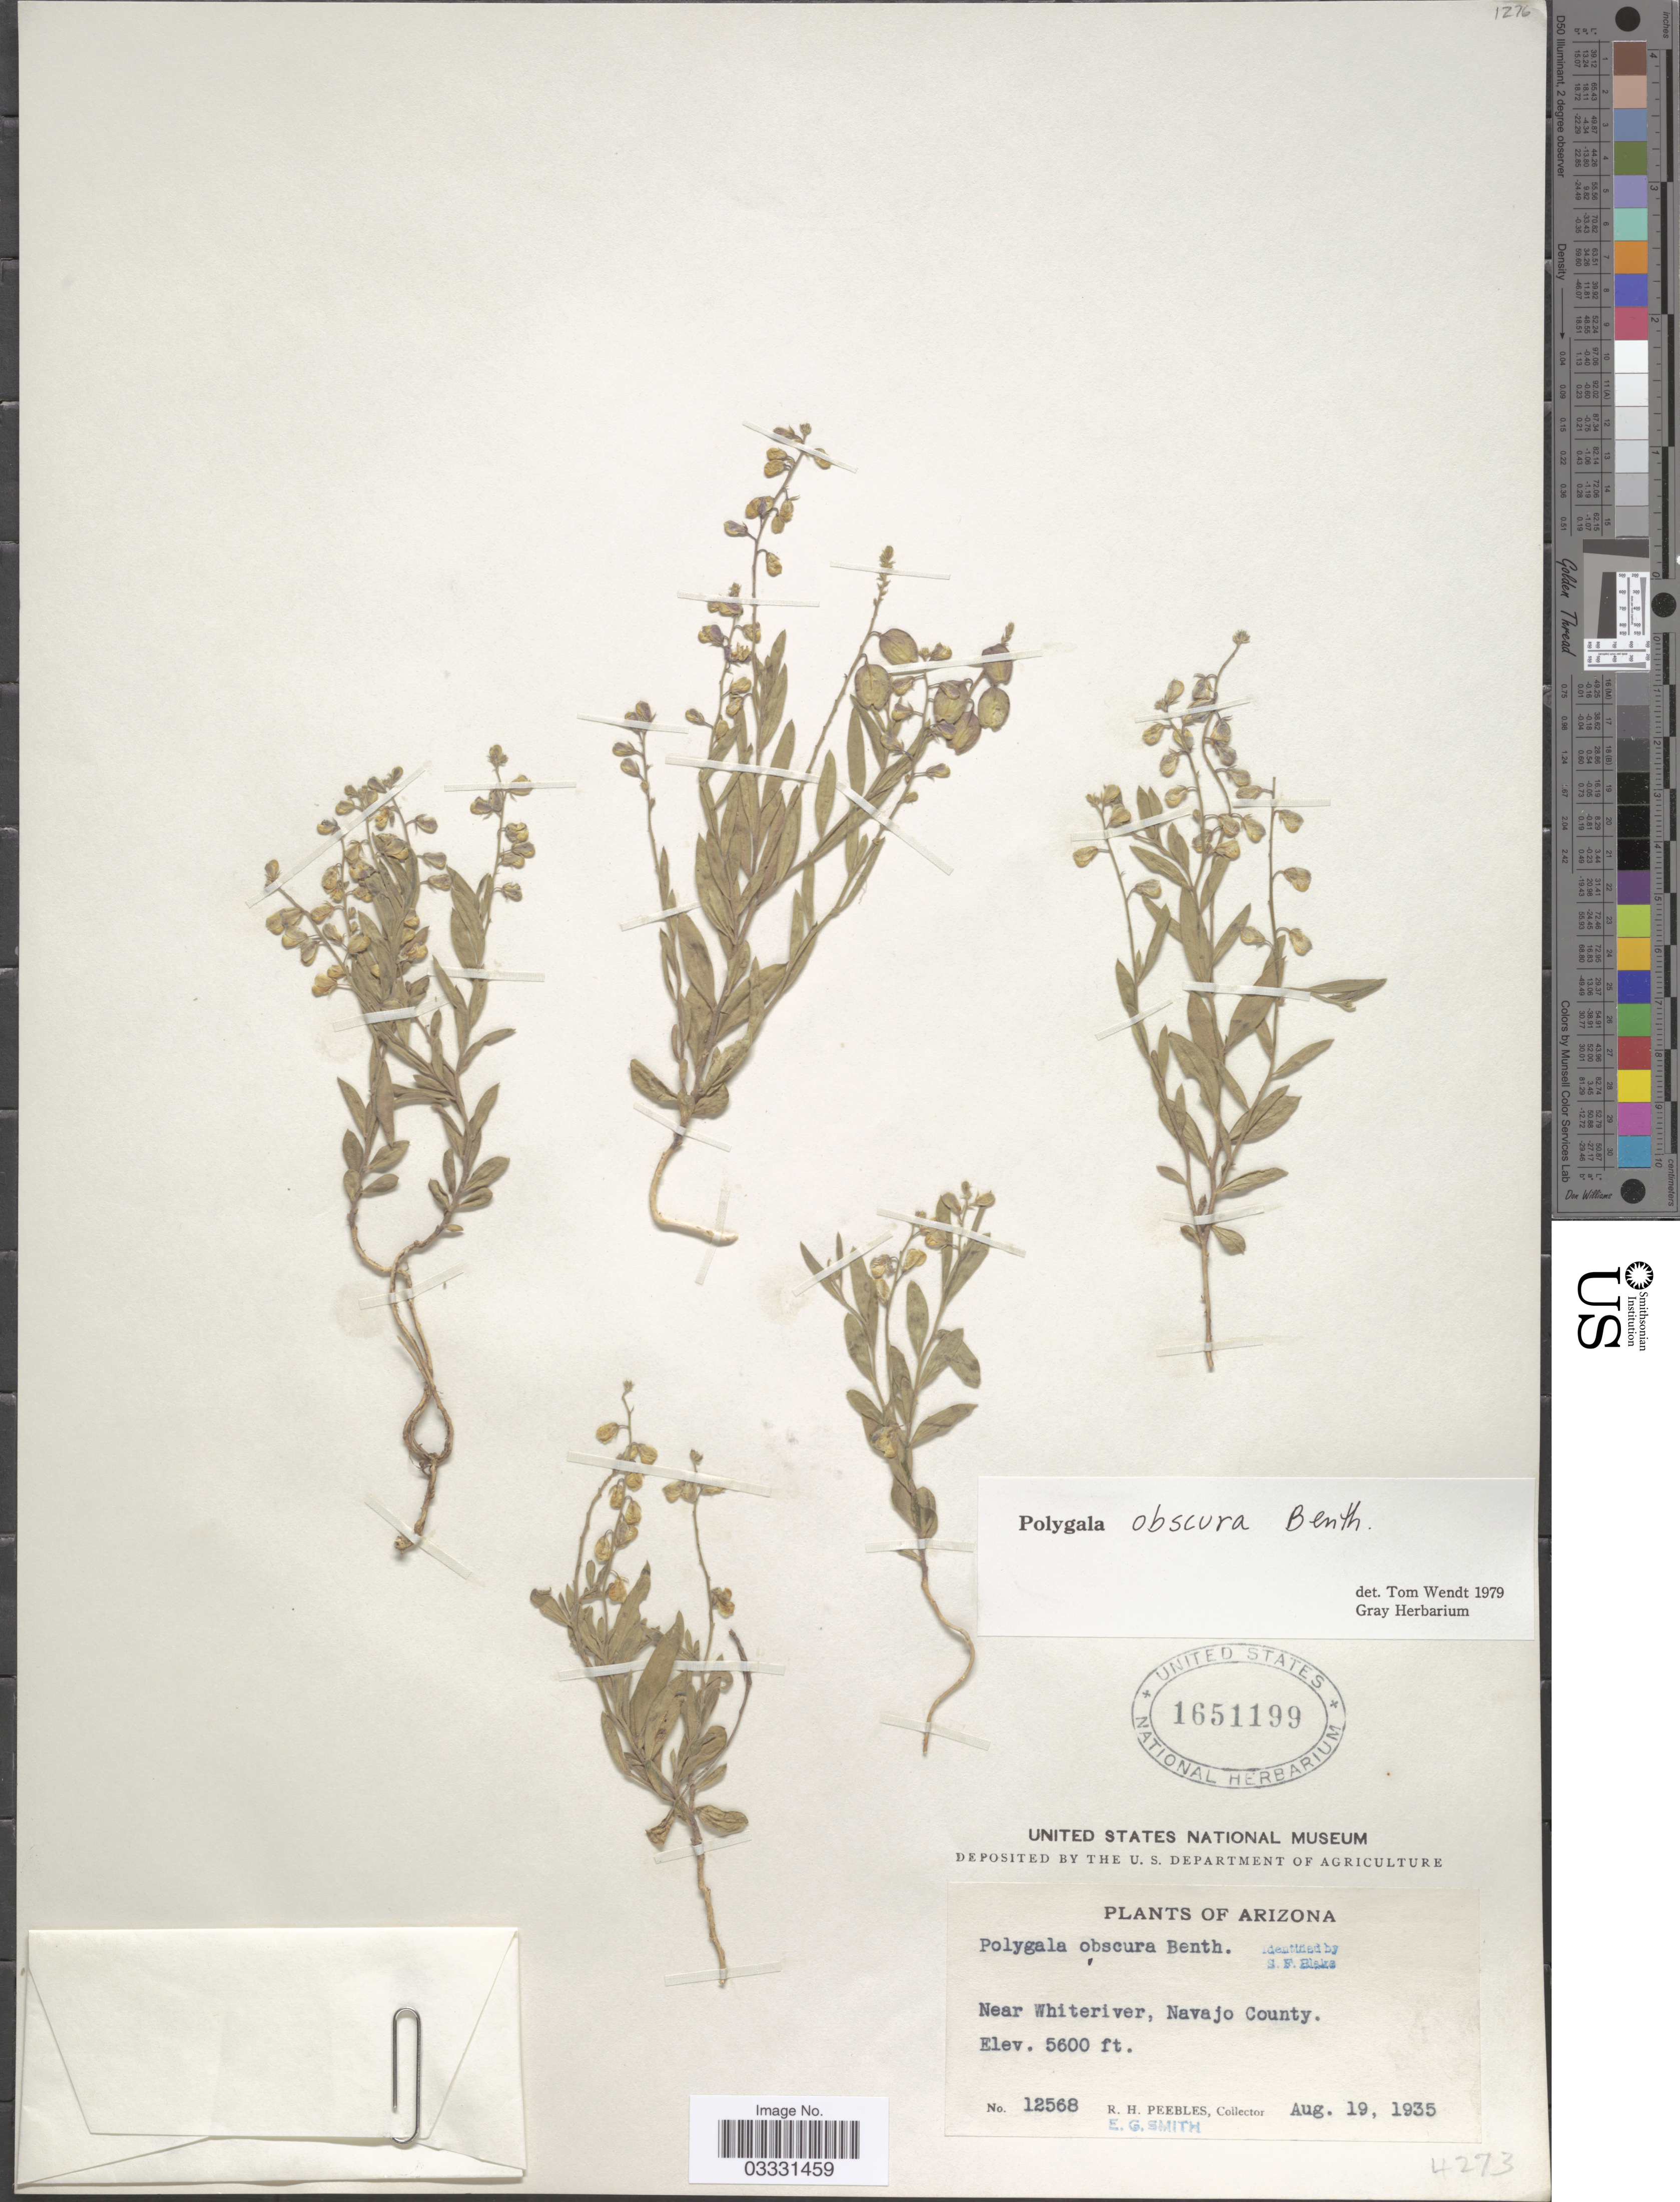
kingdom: Plantae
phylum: Tracheophyta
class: Magnoliopsida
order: Fabales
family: Polygalaceae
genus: Hebecarpa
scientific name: Hebecarpa obscura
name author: (Benth.) J.R. Abbott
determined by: Strong, Mark T., (BOT), Smithsonian Institution - National Museum of Natural History (UNITED STATES)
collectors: R. H. Peebles & E. G. Smith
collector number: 12568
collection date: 1935-08-19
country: United States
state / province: Arizona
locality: Near Whiteriver, Navajo County.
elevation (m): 1707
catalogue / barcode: US 1651199